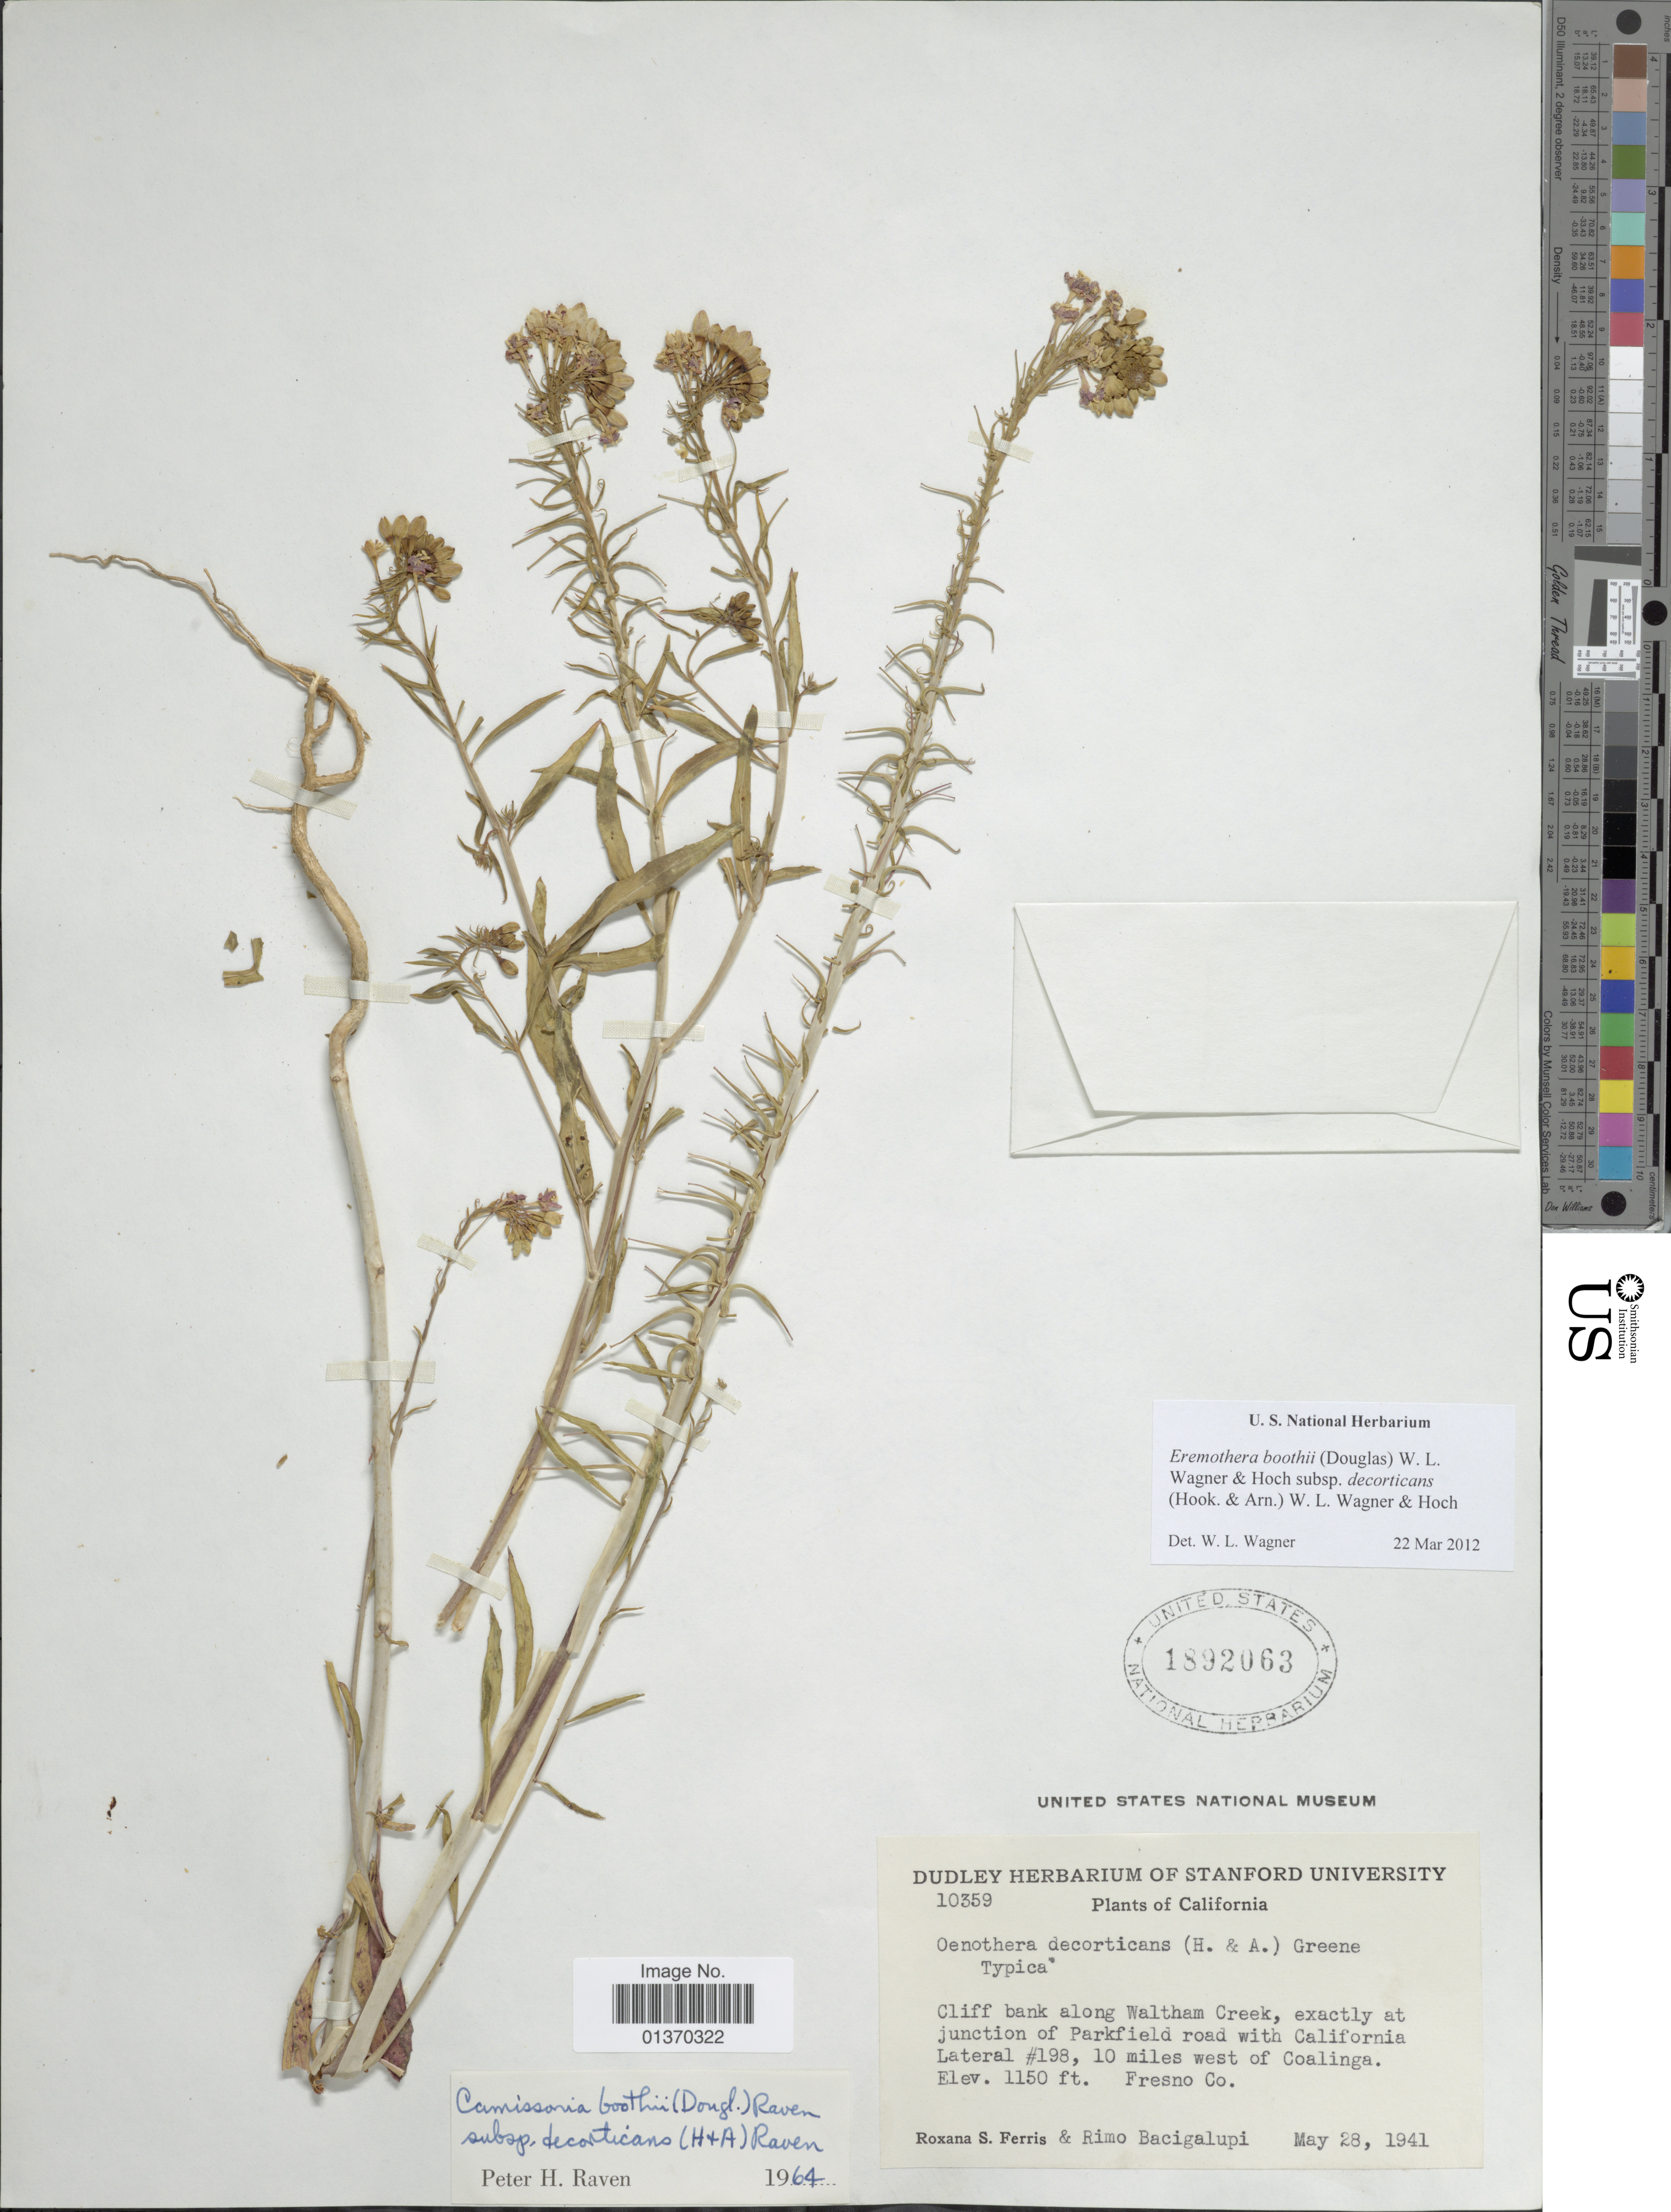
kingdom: Plantae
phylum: Tracheophyta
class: Magnoliopsida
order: Myrtales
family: Onagraceae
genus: Eremothera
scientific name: Eremothera boothii subsp. decorticans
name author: (Hook. & Arn.) W.L. Wagner & Hoch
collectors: R. S. Ferris & R. Bacigalupi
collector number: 10359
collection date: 1941-05-28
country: United States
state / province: California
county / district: Fresno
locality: Cliff bank along Waltham Creek, exactly at junction of Parkfield road with California Lateral #198, 10 miles west of Coalinga, Fresno Co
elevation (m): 351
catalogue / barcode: US 1892063